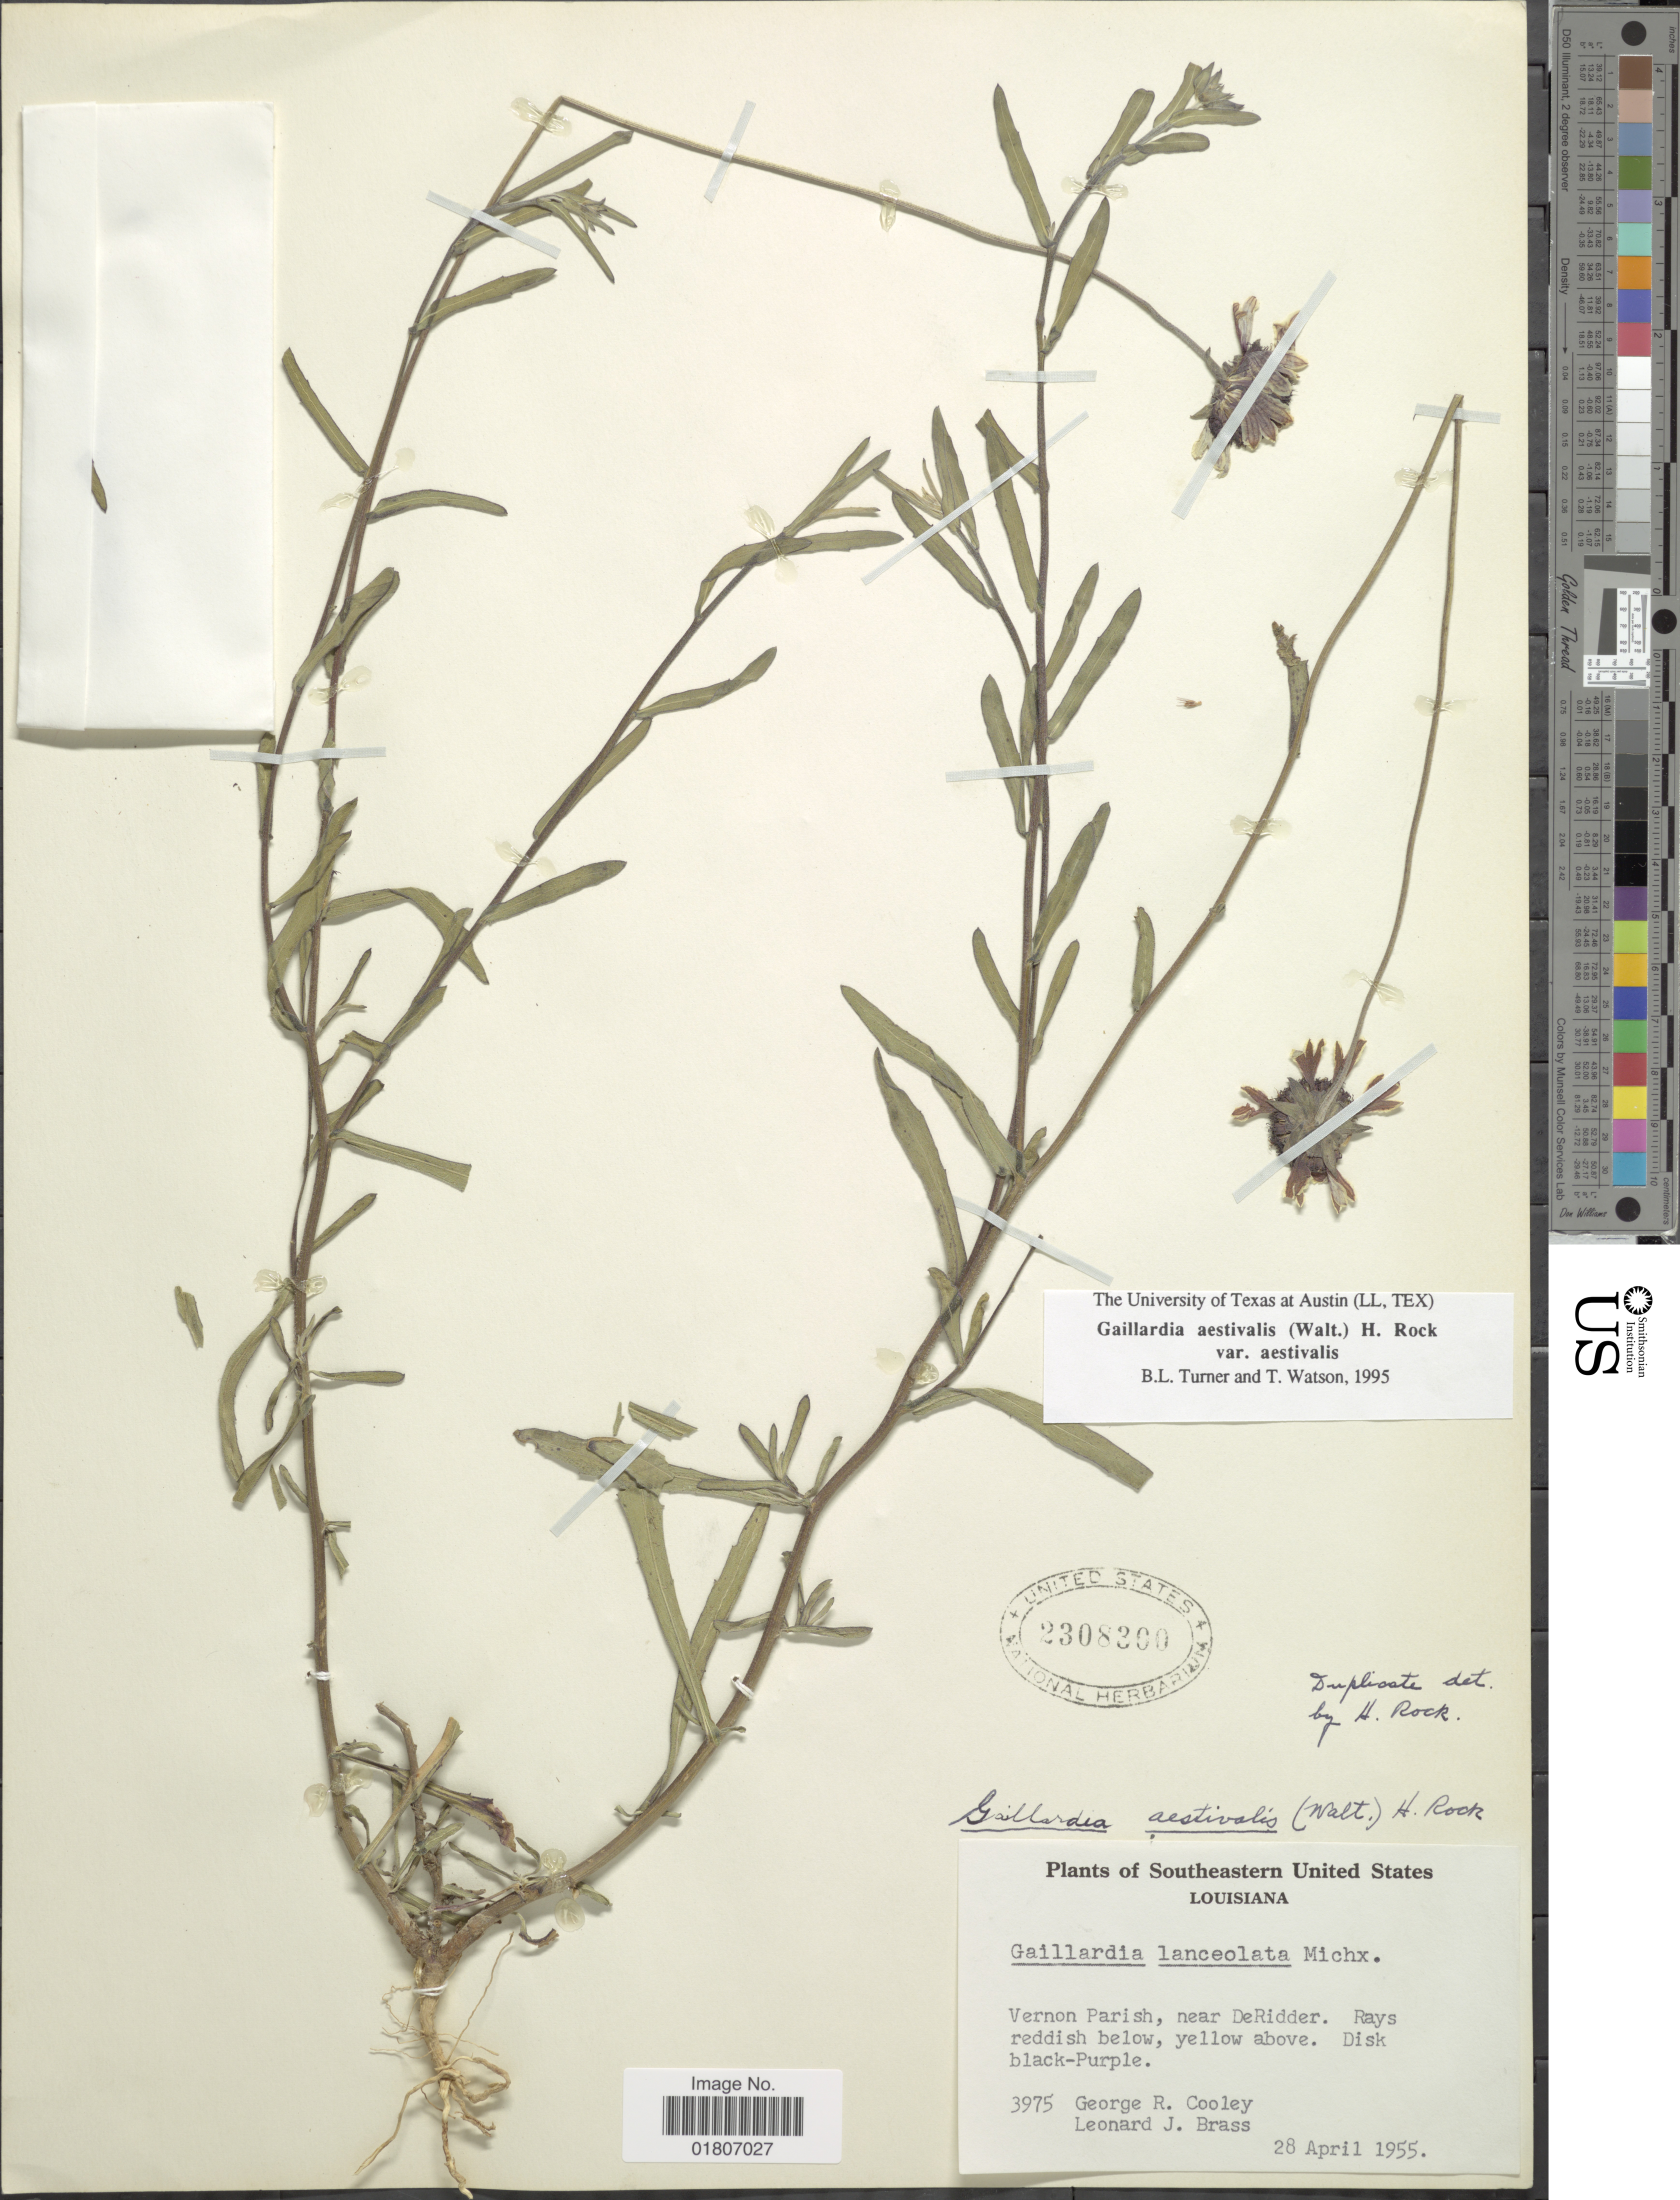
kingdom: Plantae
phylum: Tracheophyta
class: Magnoliopsida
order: Asterales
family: Asteraceae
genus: Gaillardia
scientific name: Gaillardia aestivalis var. aestivalis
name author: (Walter) H. Rock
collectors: G. R. Cooley & L. J. Brass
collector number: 3975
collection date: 1955-04-28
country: United States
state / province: Louisiana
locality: Southeastern United States. Vernon Parish, near DeRidder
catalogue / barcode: US 2308300